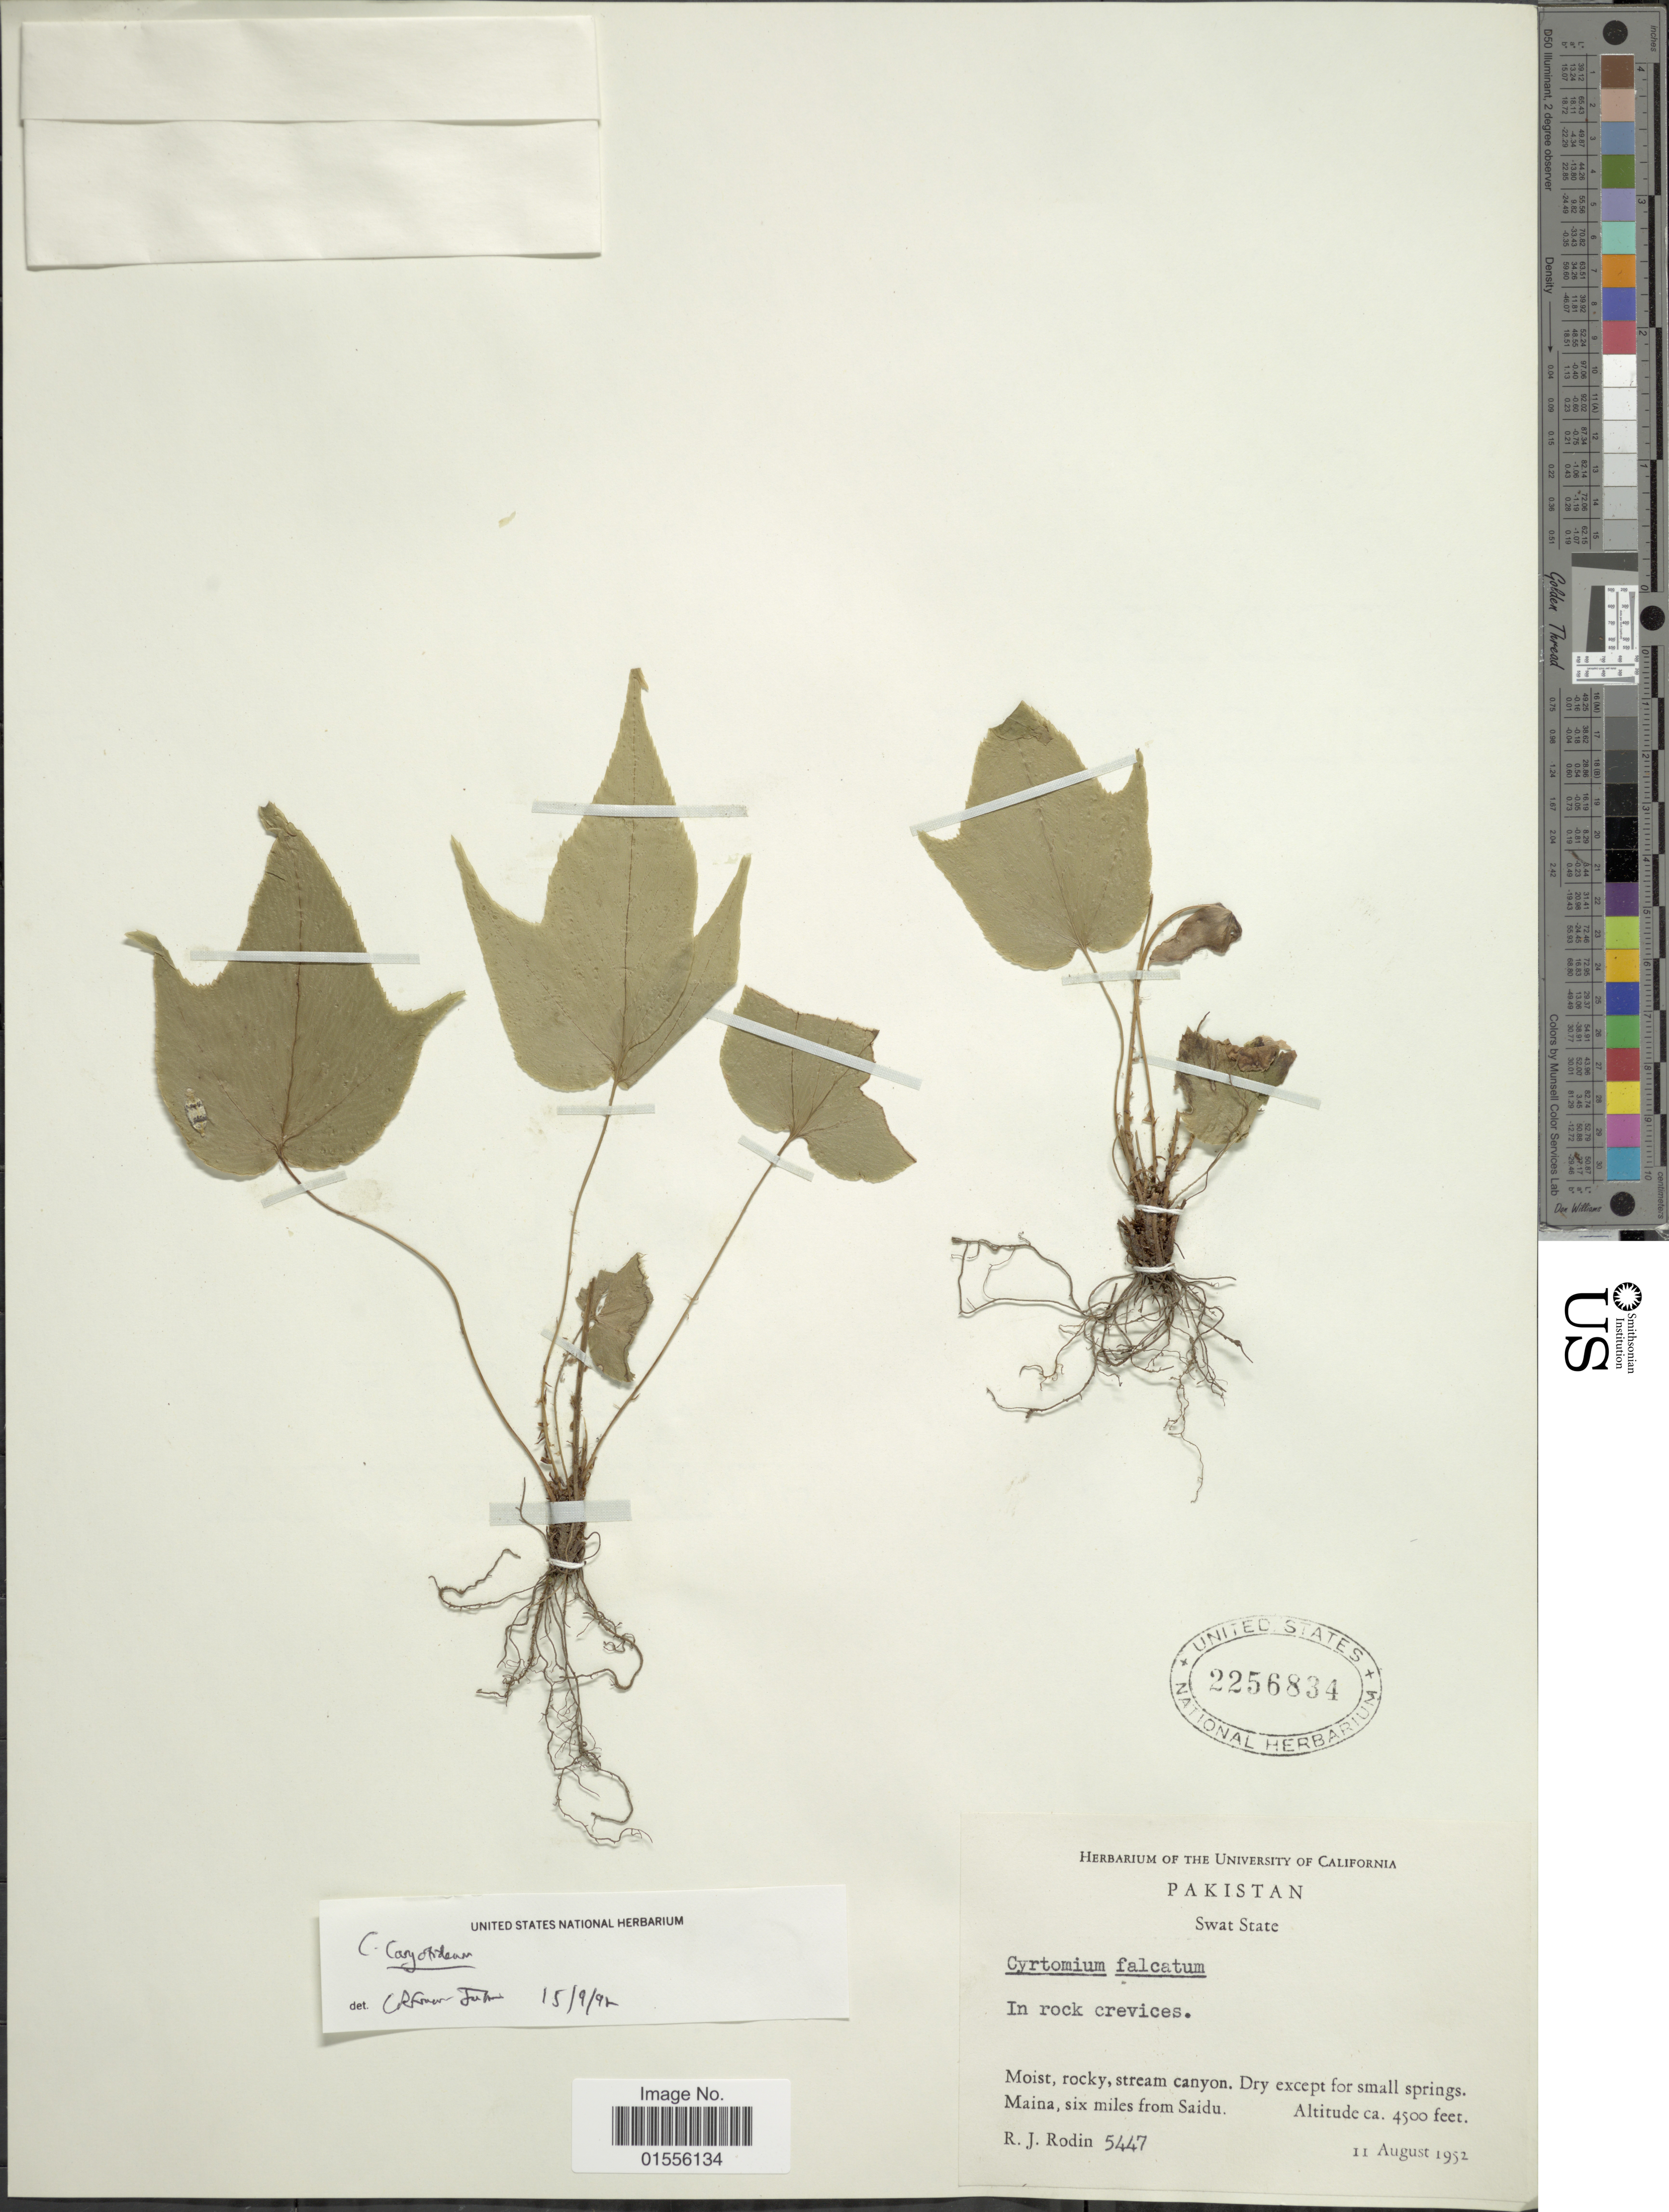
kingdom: Plantae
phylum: Tracheophyta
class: Polypodiopsida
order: Polypodiales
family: Dryopteridaceae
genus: Cyrtomium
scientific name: Cyrtomium caryotideum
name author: (Wall. ex Hook. & Grev.) C. Presl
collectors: R. J. Rodin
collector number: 5447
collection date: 1952-08-11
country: Pakistan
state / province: Khyber Pakhtunkhwa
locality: Swat State, Moist, rocky, stream canyon. Dry except for small springs. Maina, six miles from Saidu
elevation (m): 1372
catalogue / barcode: US 2256834